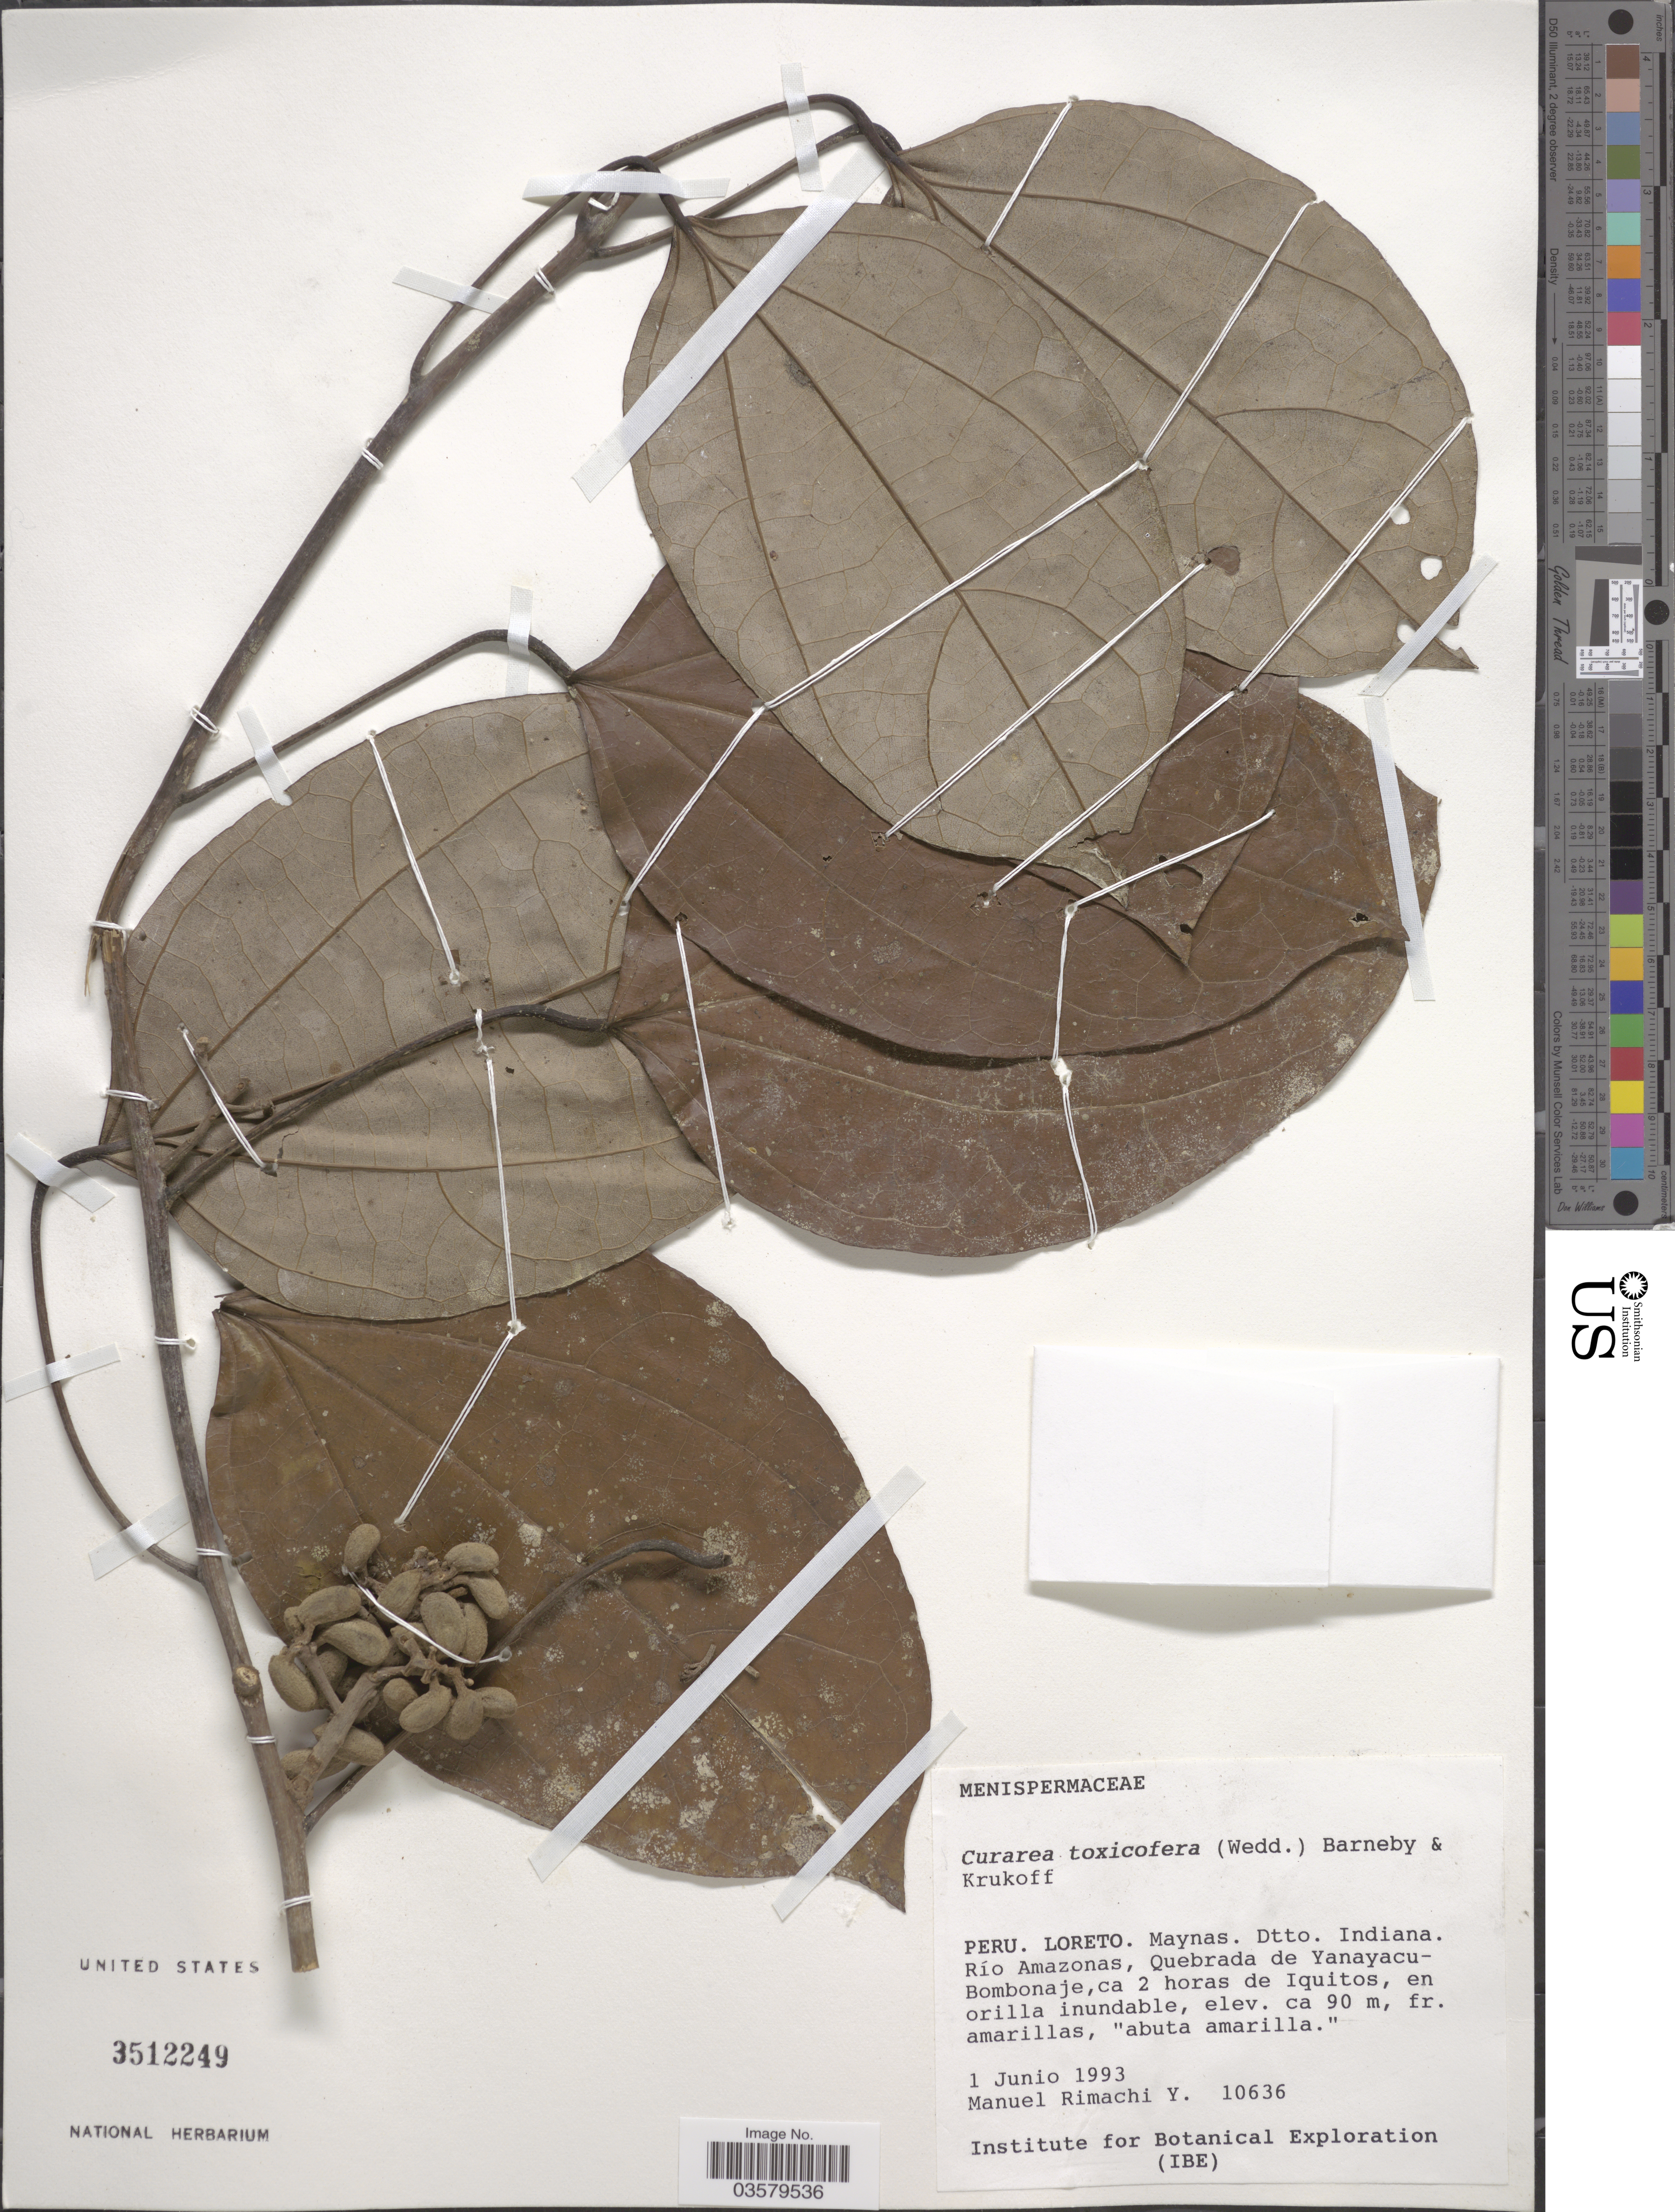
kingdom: Plantae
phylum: Tracheophyta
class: Magnoliopsida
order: Ranunculales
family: Menispermaceae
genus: Curarea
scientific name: Curarea toxicofera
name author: (Wedd.) Barneby & Krukoff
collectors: M. Rimachi Y.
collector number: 10636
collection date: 1993-06-01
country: Peru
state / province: Loreto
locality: Maynas. Dtto. Indiana. Río Amazonas, Quebrada de Yanayacu-Bombonaje, ca 2 horas de Iquitos.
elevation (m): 90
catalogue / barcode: US 3512249